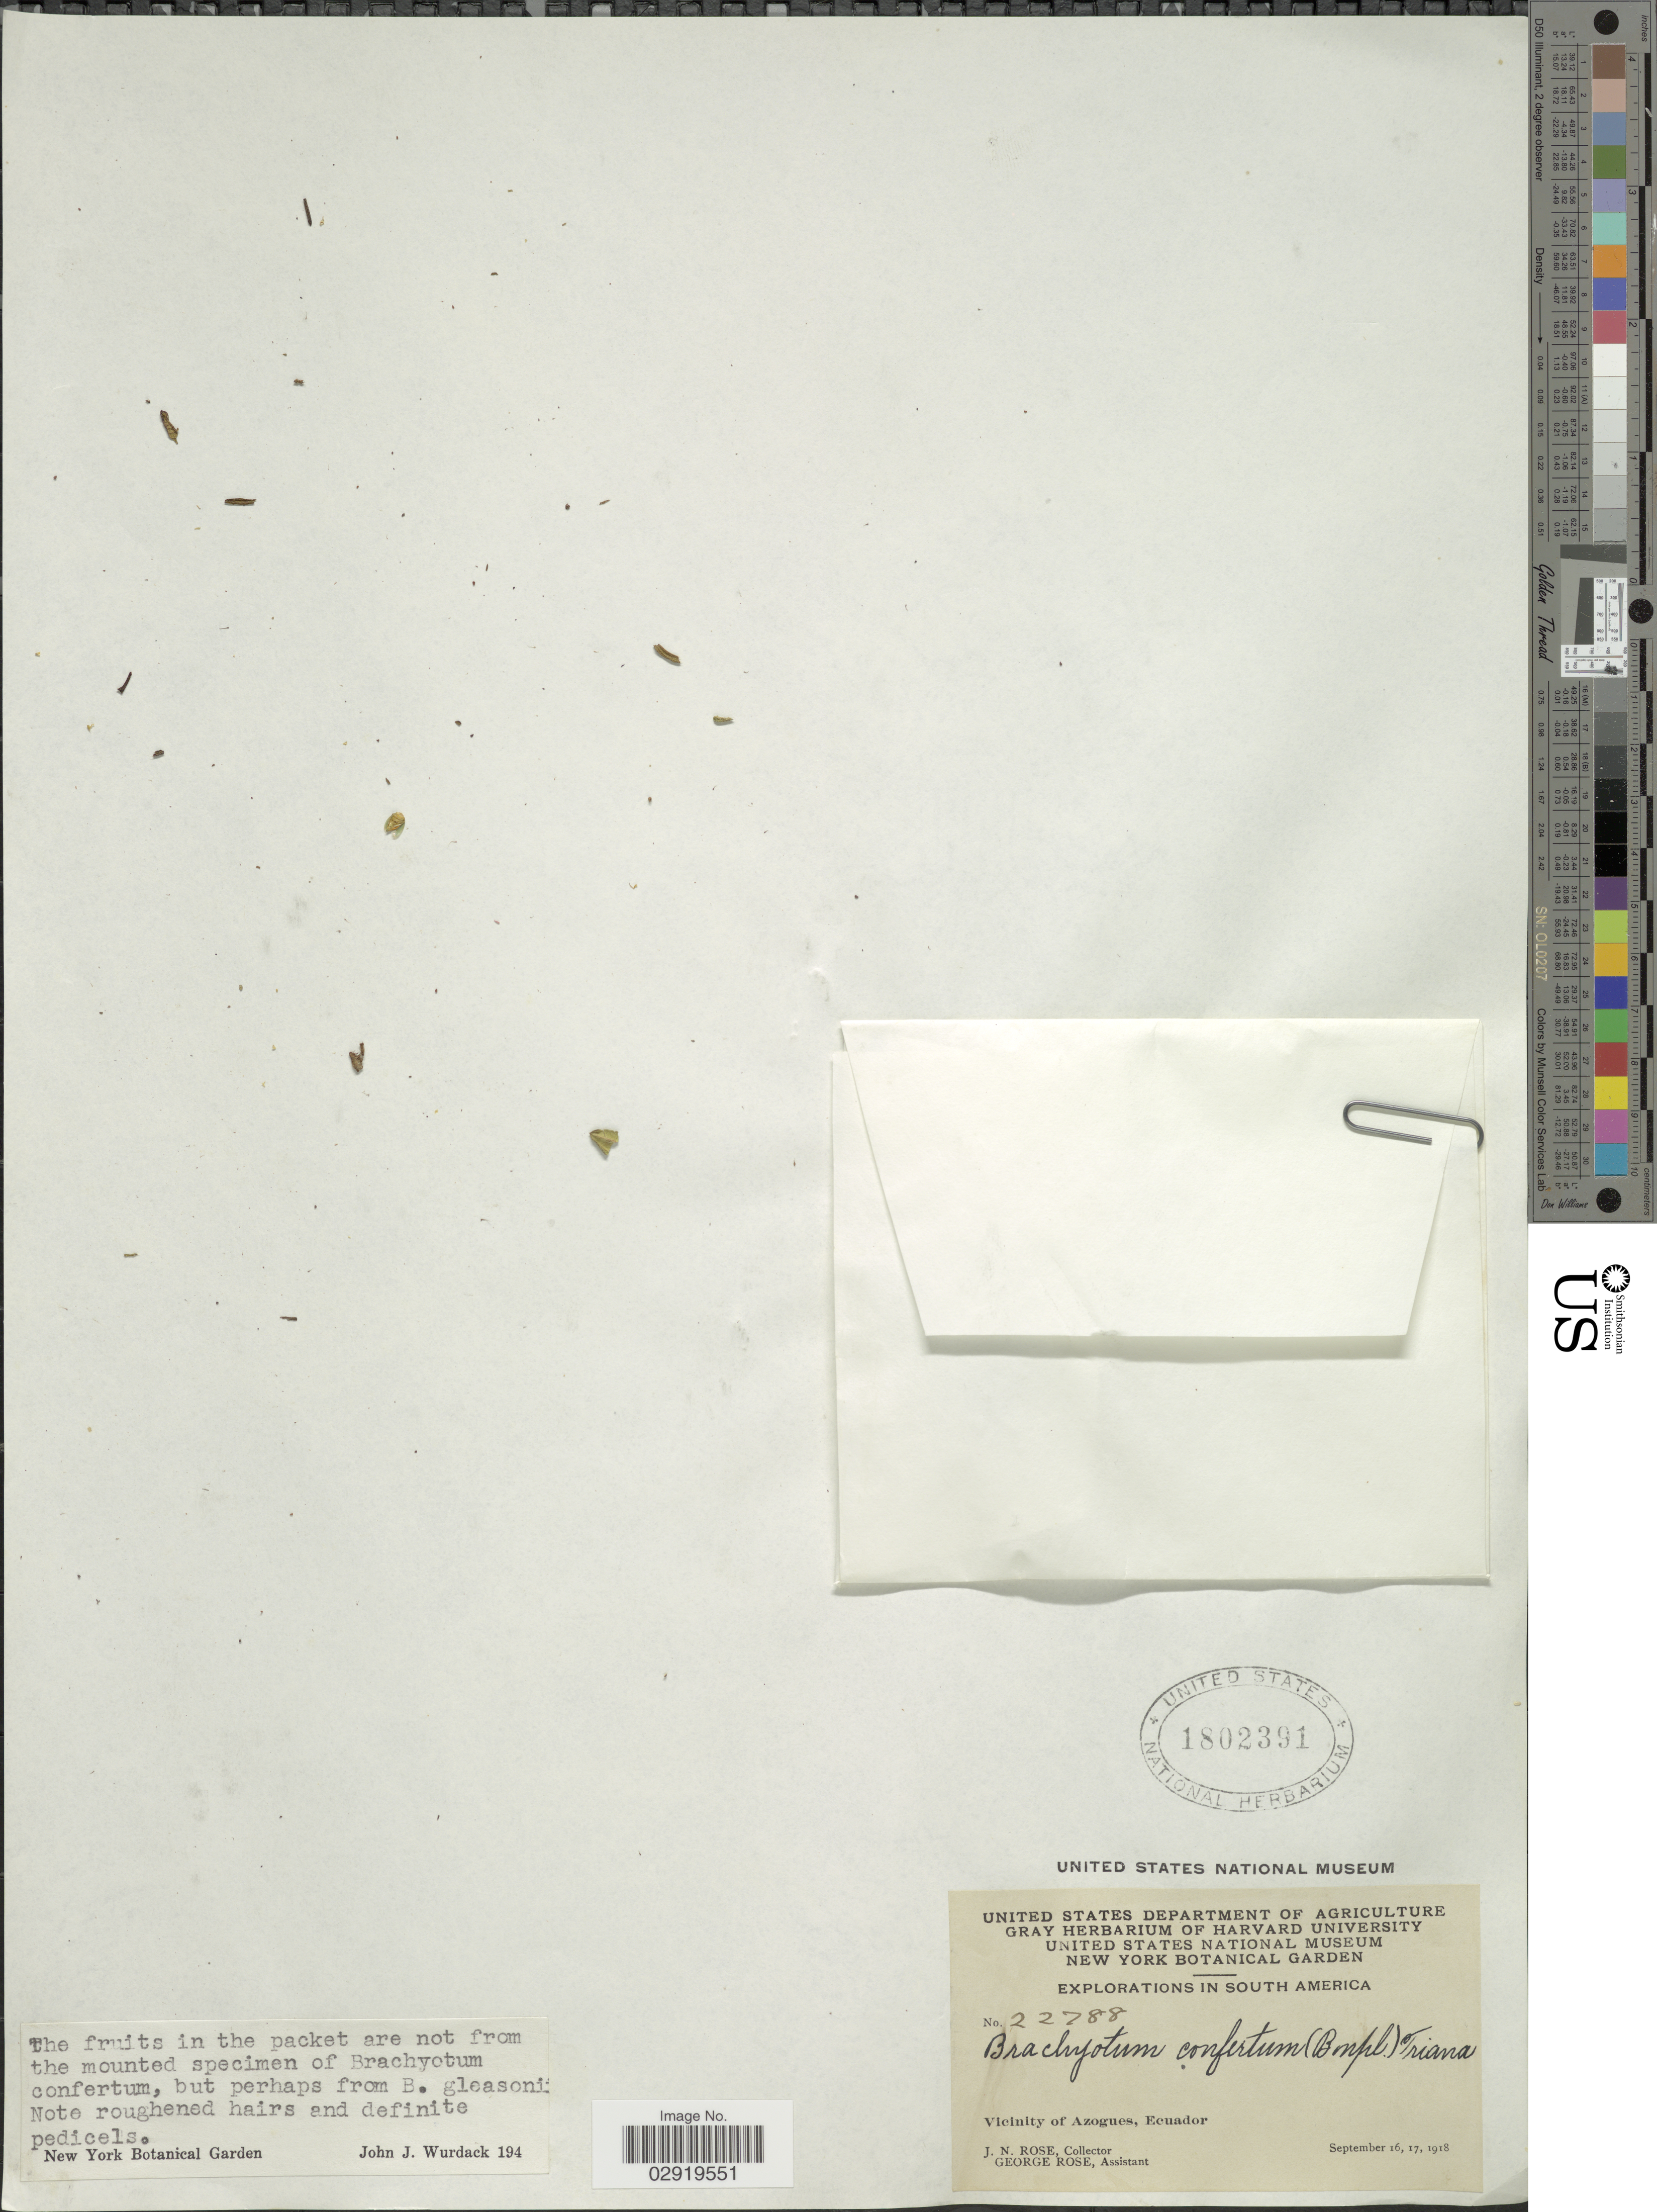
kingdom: Plantae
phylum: Tracheophyta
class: Magnoliopsida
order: Myrtales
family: Melastomataceae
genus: Brachyotum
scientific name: Brachyotum sp.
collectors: J. N. Rose & G. Rose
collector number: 22788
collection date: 1918-09-16/1918-09-17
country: Ecuador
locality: Vicinity of Azogues.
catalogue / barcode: US 1802391